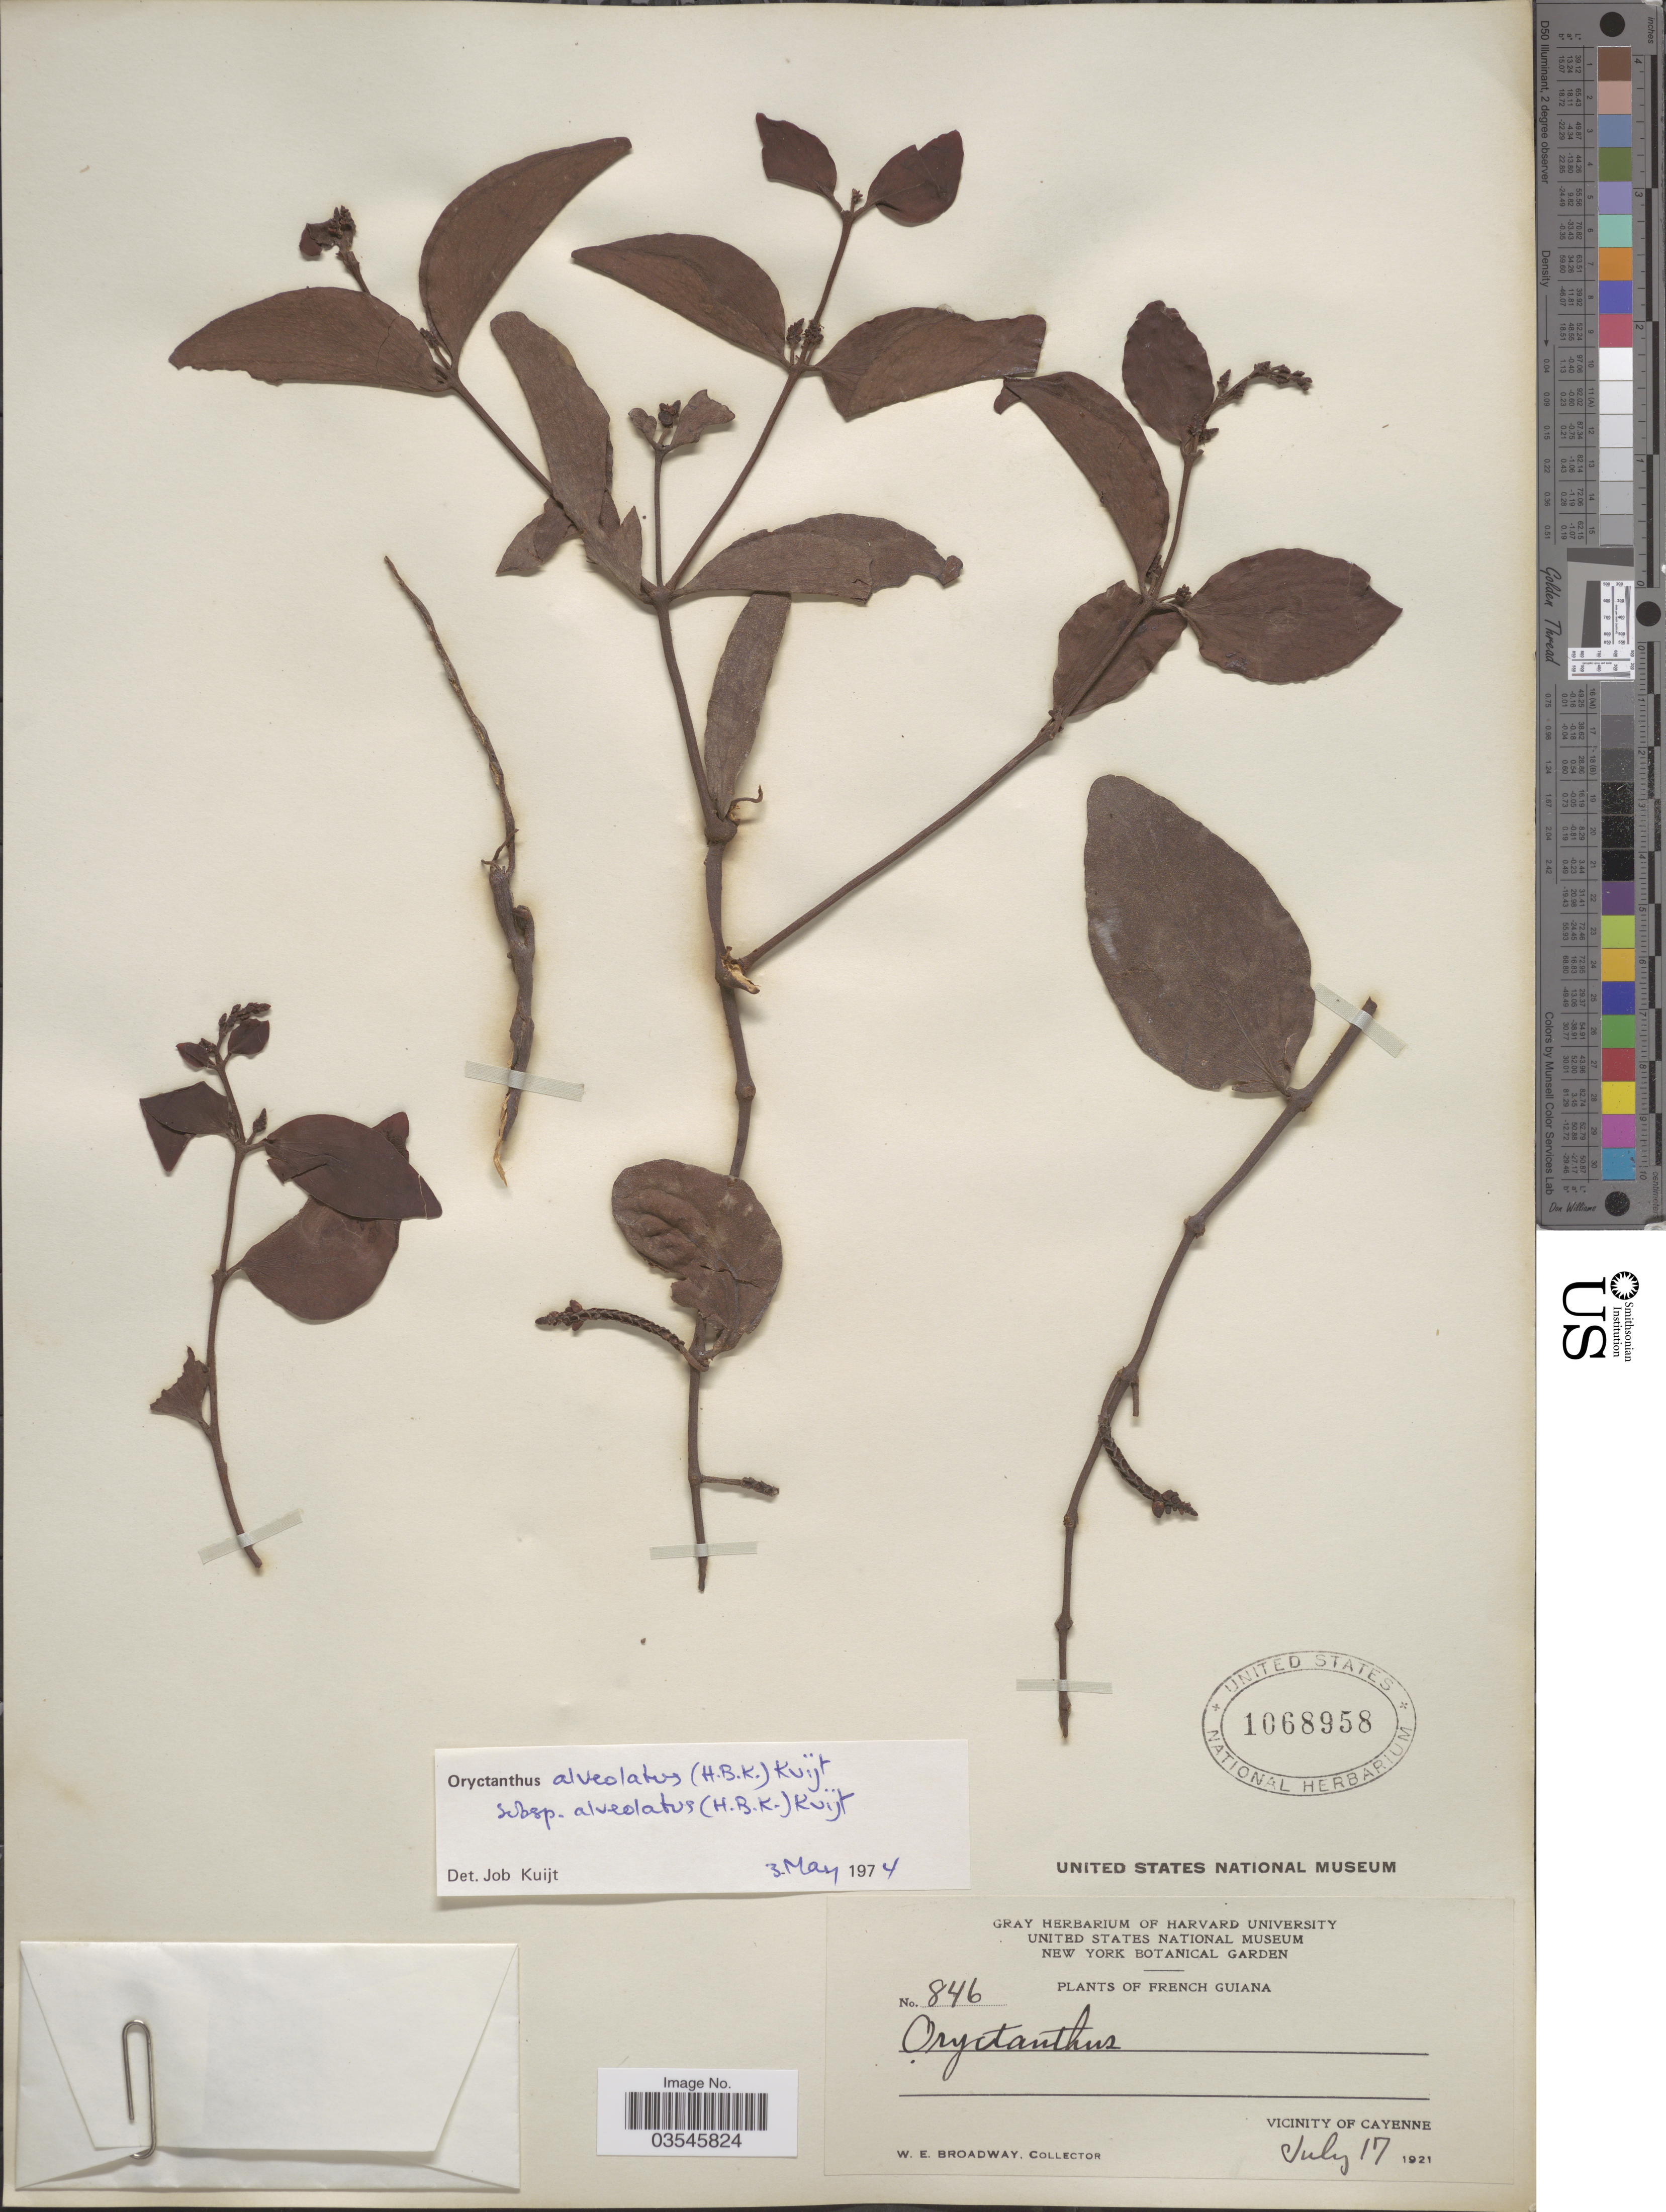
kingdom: Plantae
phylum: Tracheophyta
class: Magnoliopsida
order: Santalales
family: Loranthaceae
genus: Oryctanthus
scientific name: Oryctanthus alveolatus subsp. alveolatus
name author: (Kunth) Kuijt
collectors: W. E. Broadway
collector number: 846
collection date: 1921-07-17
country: French Guiana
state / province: Cayenne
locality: Vicinity of Cayenne.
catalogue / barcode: US 1068958